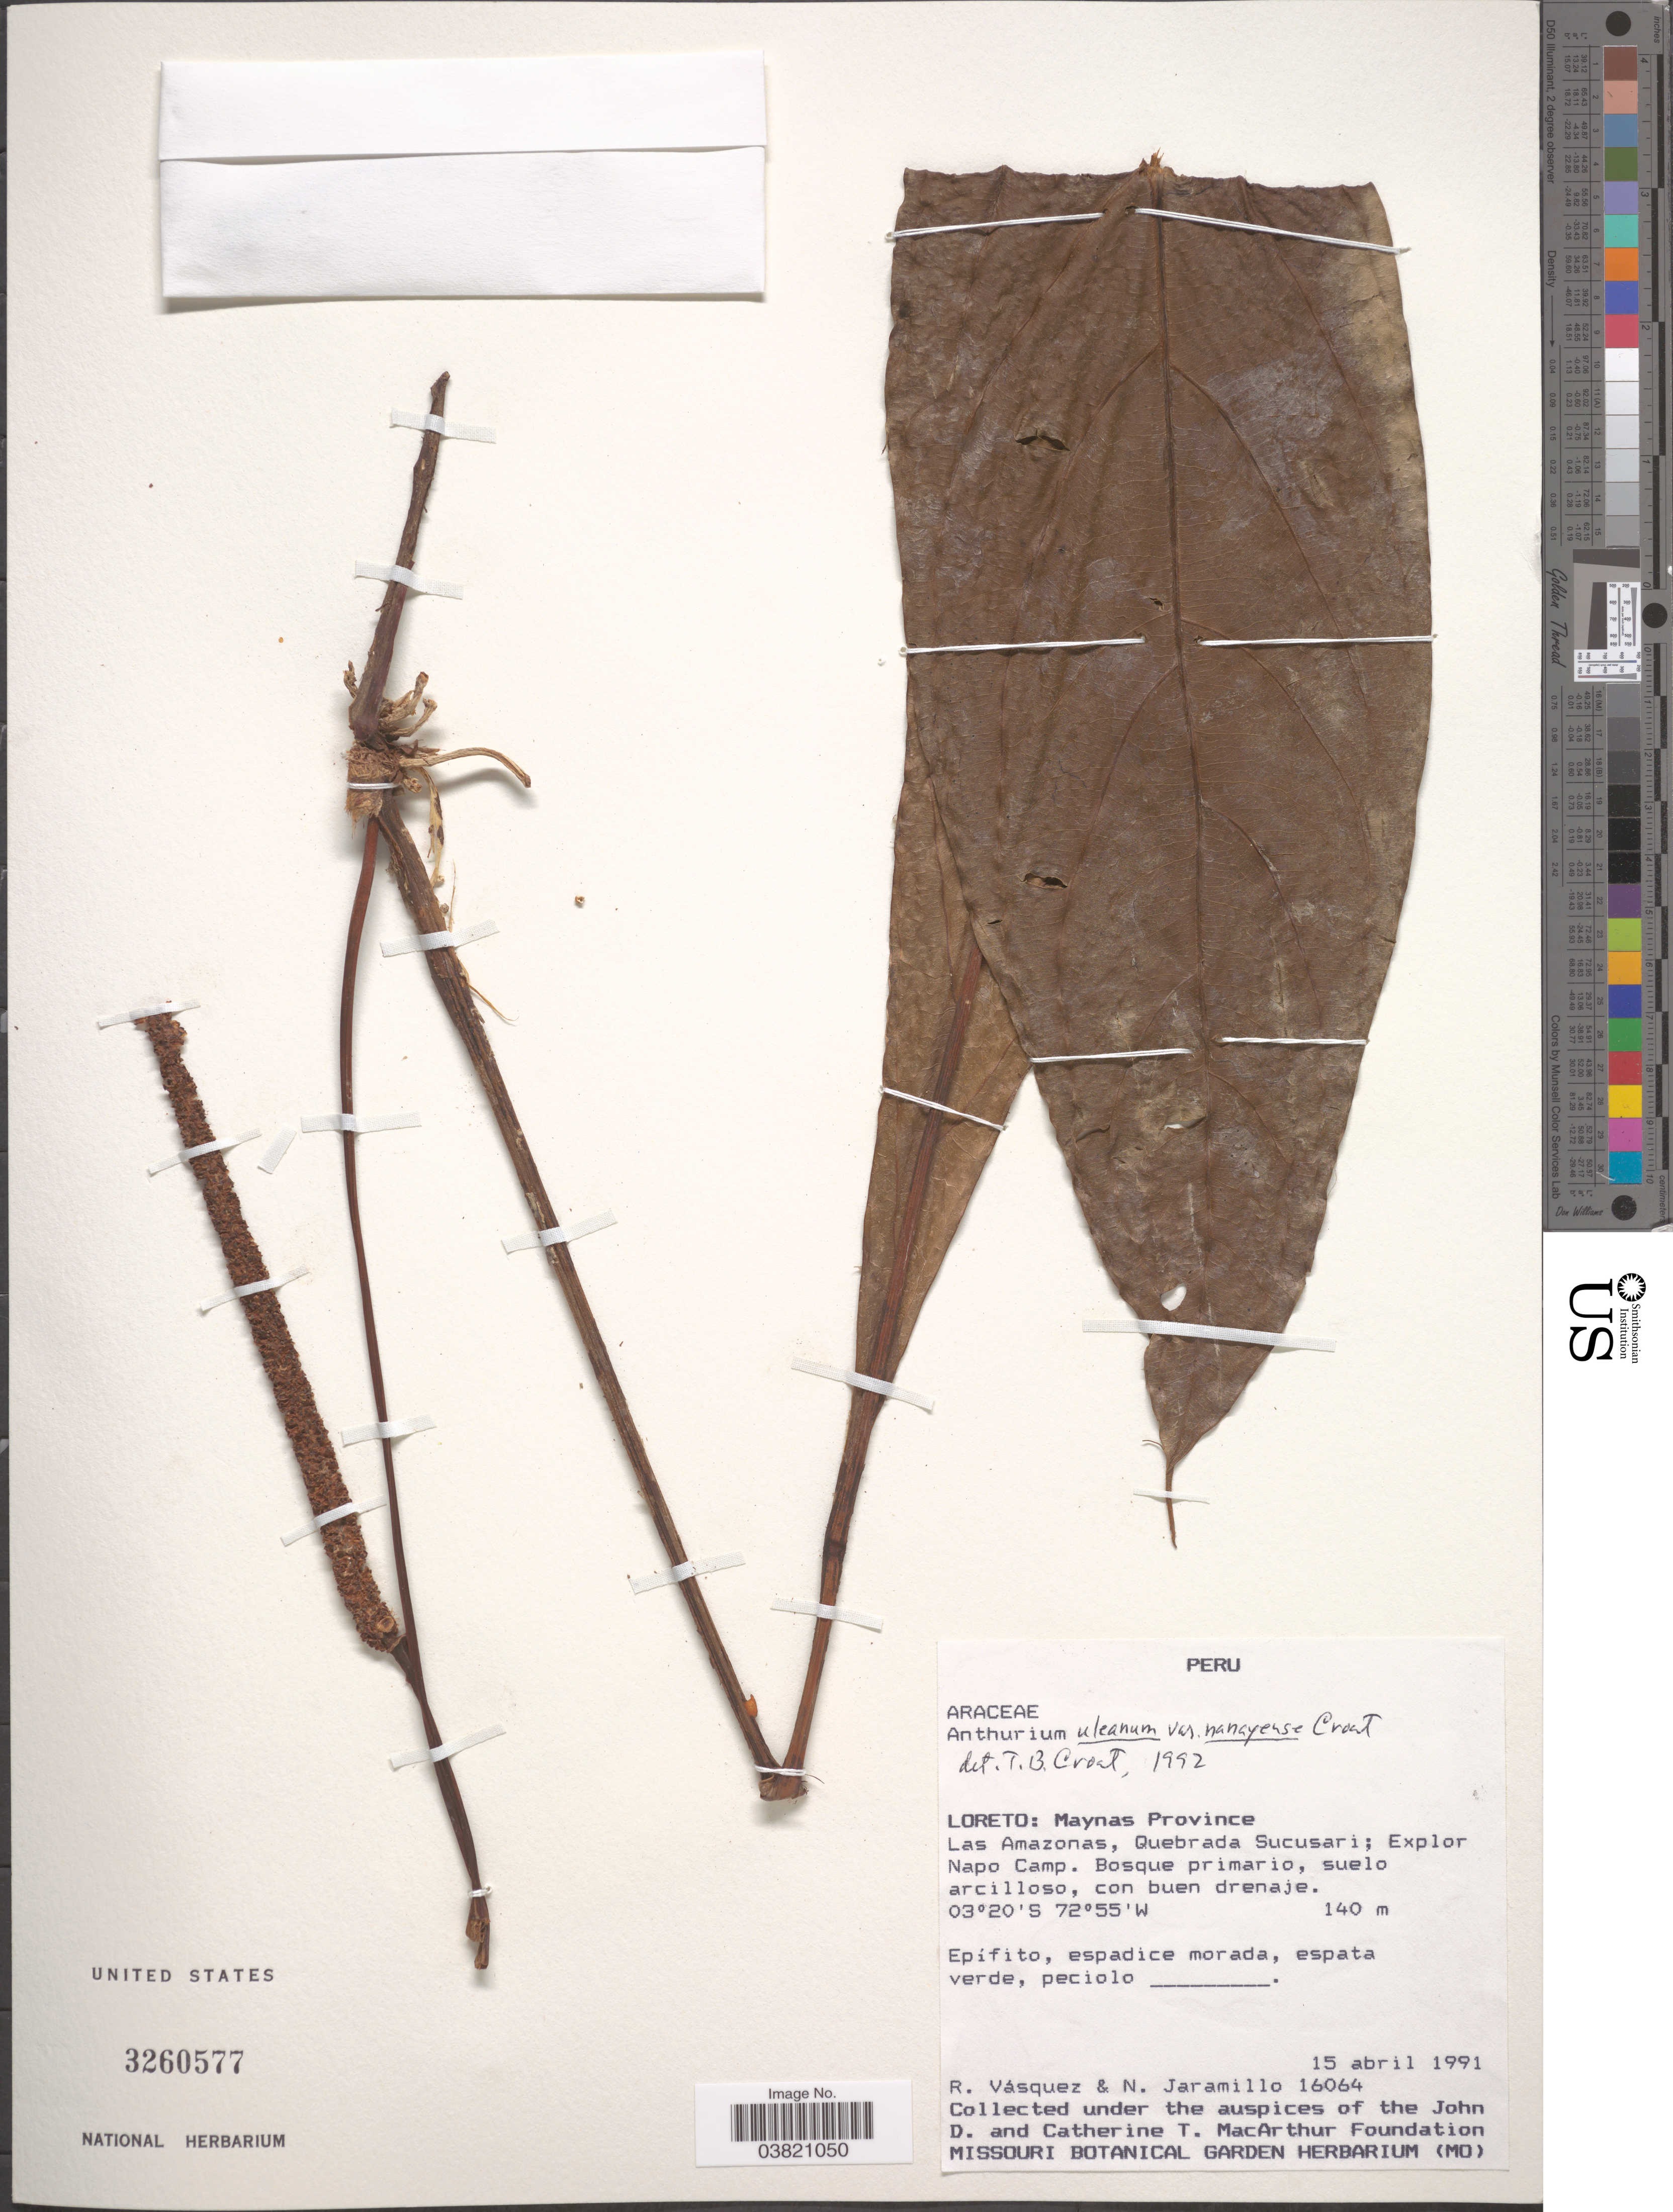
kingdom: Plantae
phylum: Tracheophyta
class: Liliopsida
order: Alismatales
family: Araceae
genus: Anthurium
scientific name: Anthurium uleanum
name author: Engl.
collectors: R. Vásquez & N. Jaramillo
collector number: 16064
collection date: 1991-04-15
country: Peru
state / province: Loreto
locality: Maynas Province. Las Amazonas, Quebrada Sucusari; Explor Napo Camp.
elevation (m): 140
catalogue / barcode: US 3260577